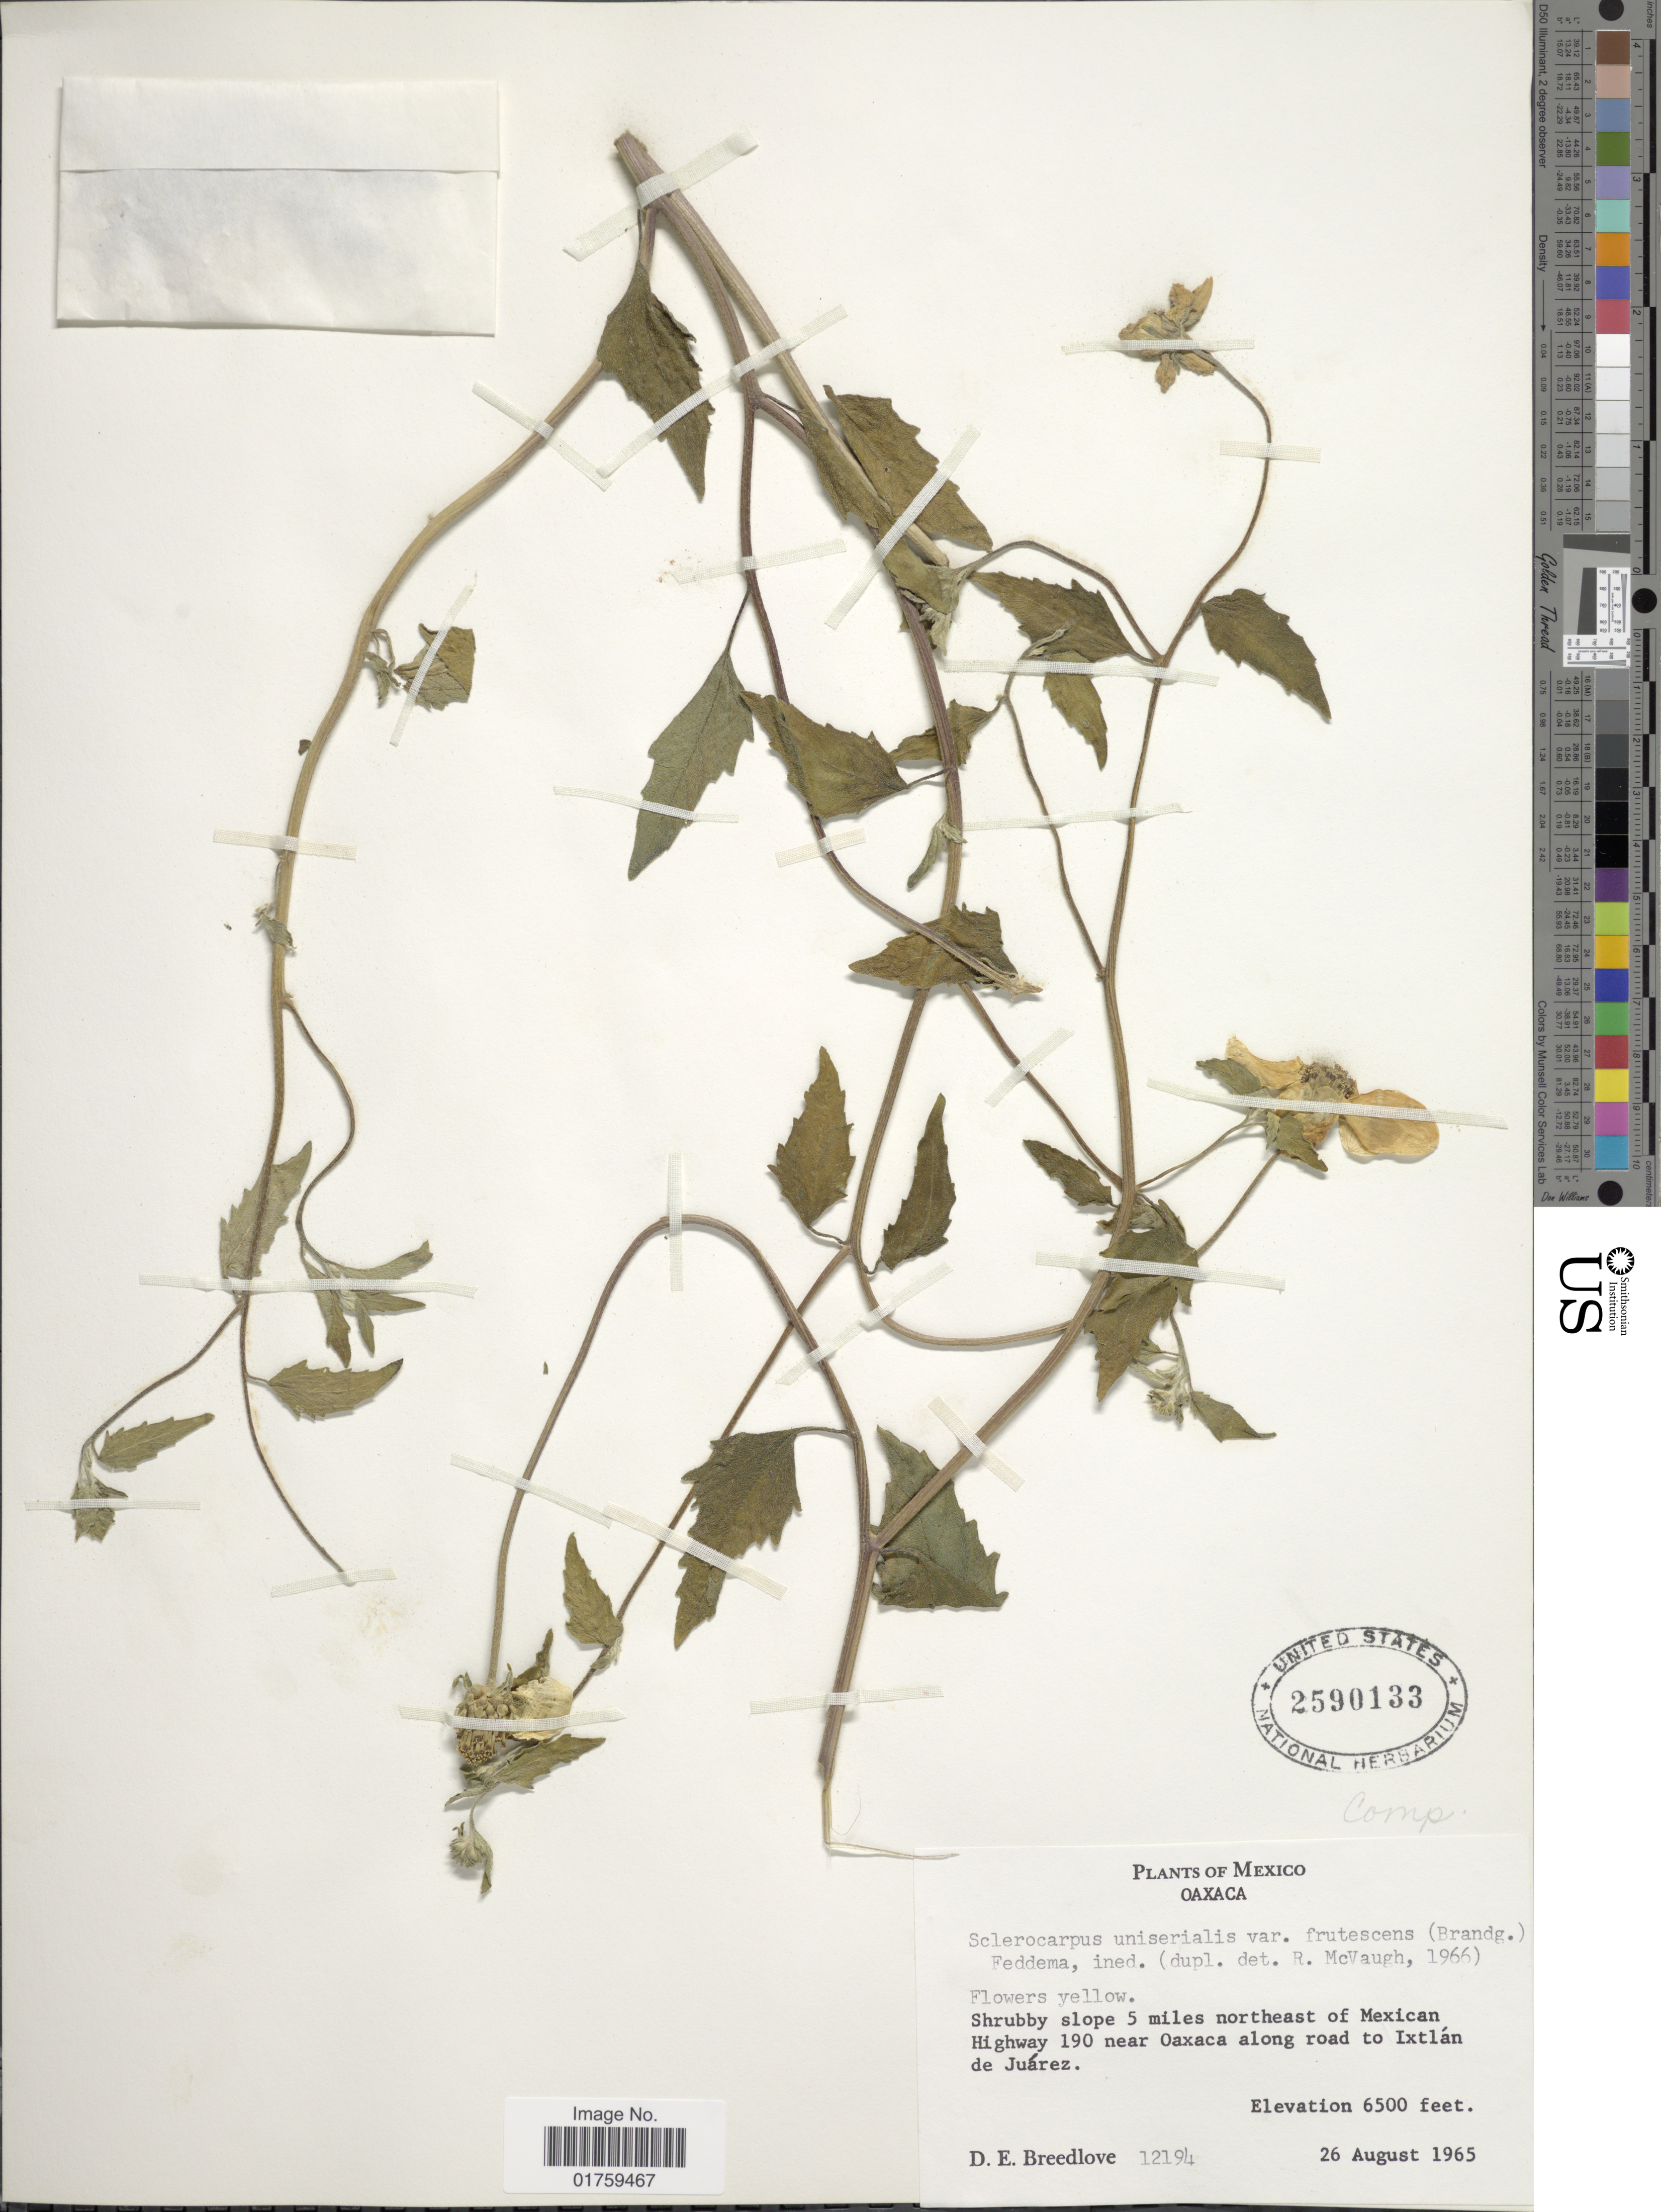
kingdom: Plantae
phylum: Tracheophyta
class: Magnoliopsida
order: Asterales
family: Asteraceae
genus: Sclerocarpus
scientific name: Sclerocarpus uniserialis var. frutescens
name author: (Brandegee) Feddema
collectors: D. E. Breedlove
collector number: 12194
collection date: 1965-08-26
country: Mexico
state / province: Oaxaca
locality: Oaxaca. Shrubby slopes 5 miles northeast of Mexican Highway 190 near Oaxaca along road to ixtlan de Juarez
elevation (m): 1981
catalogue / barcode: US 2590133